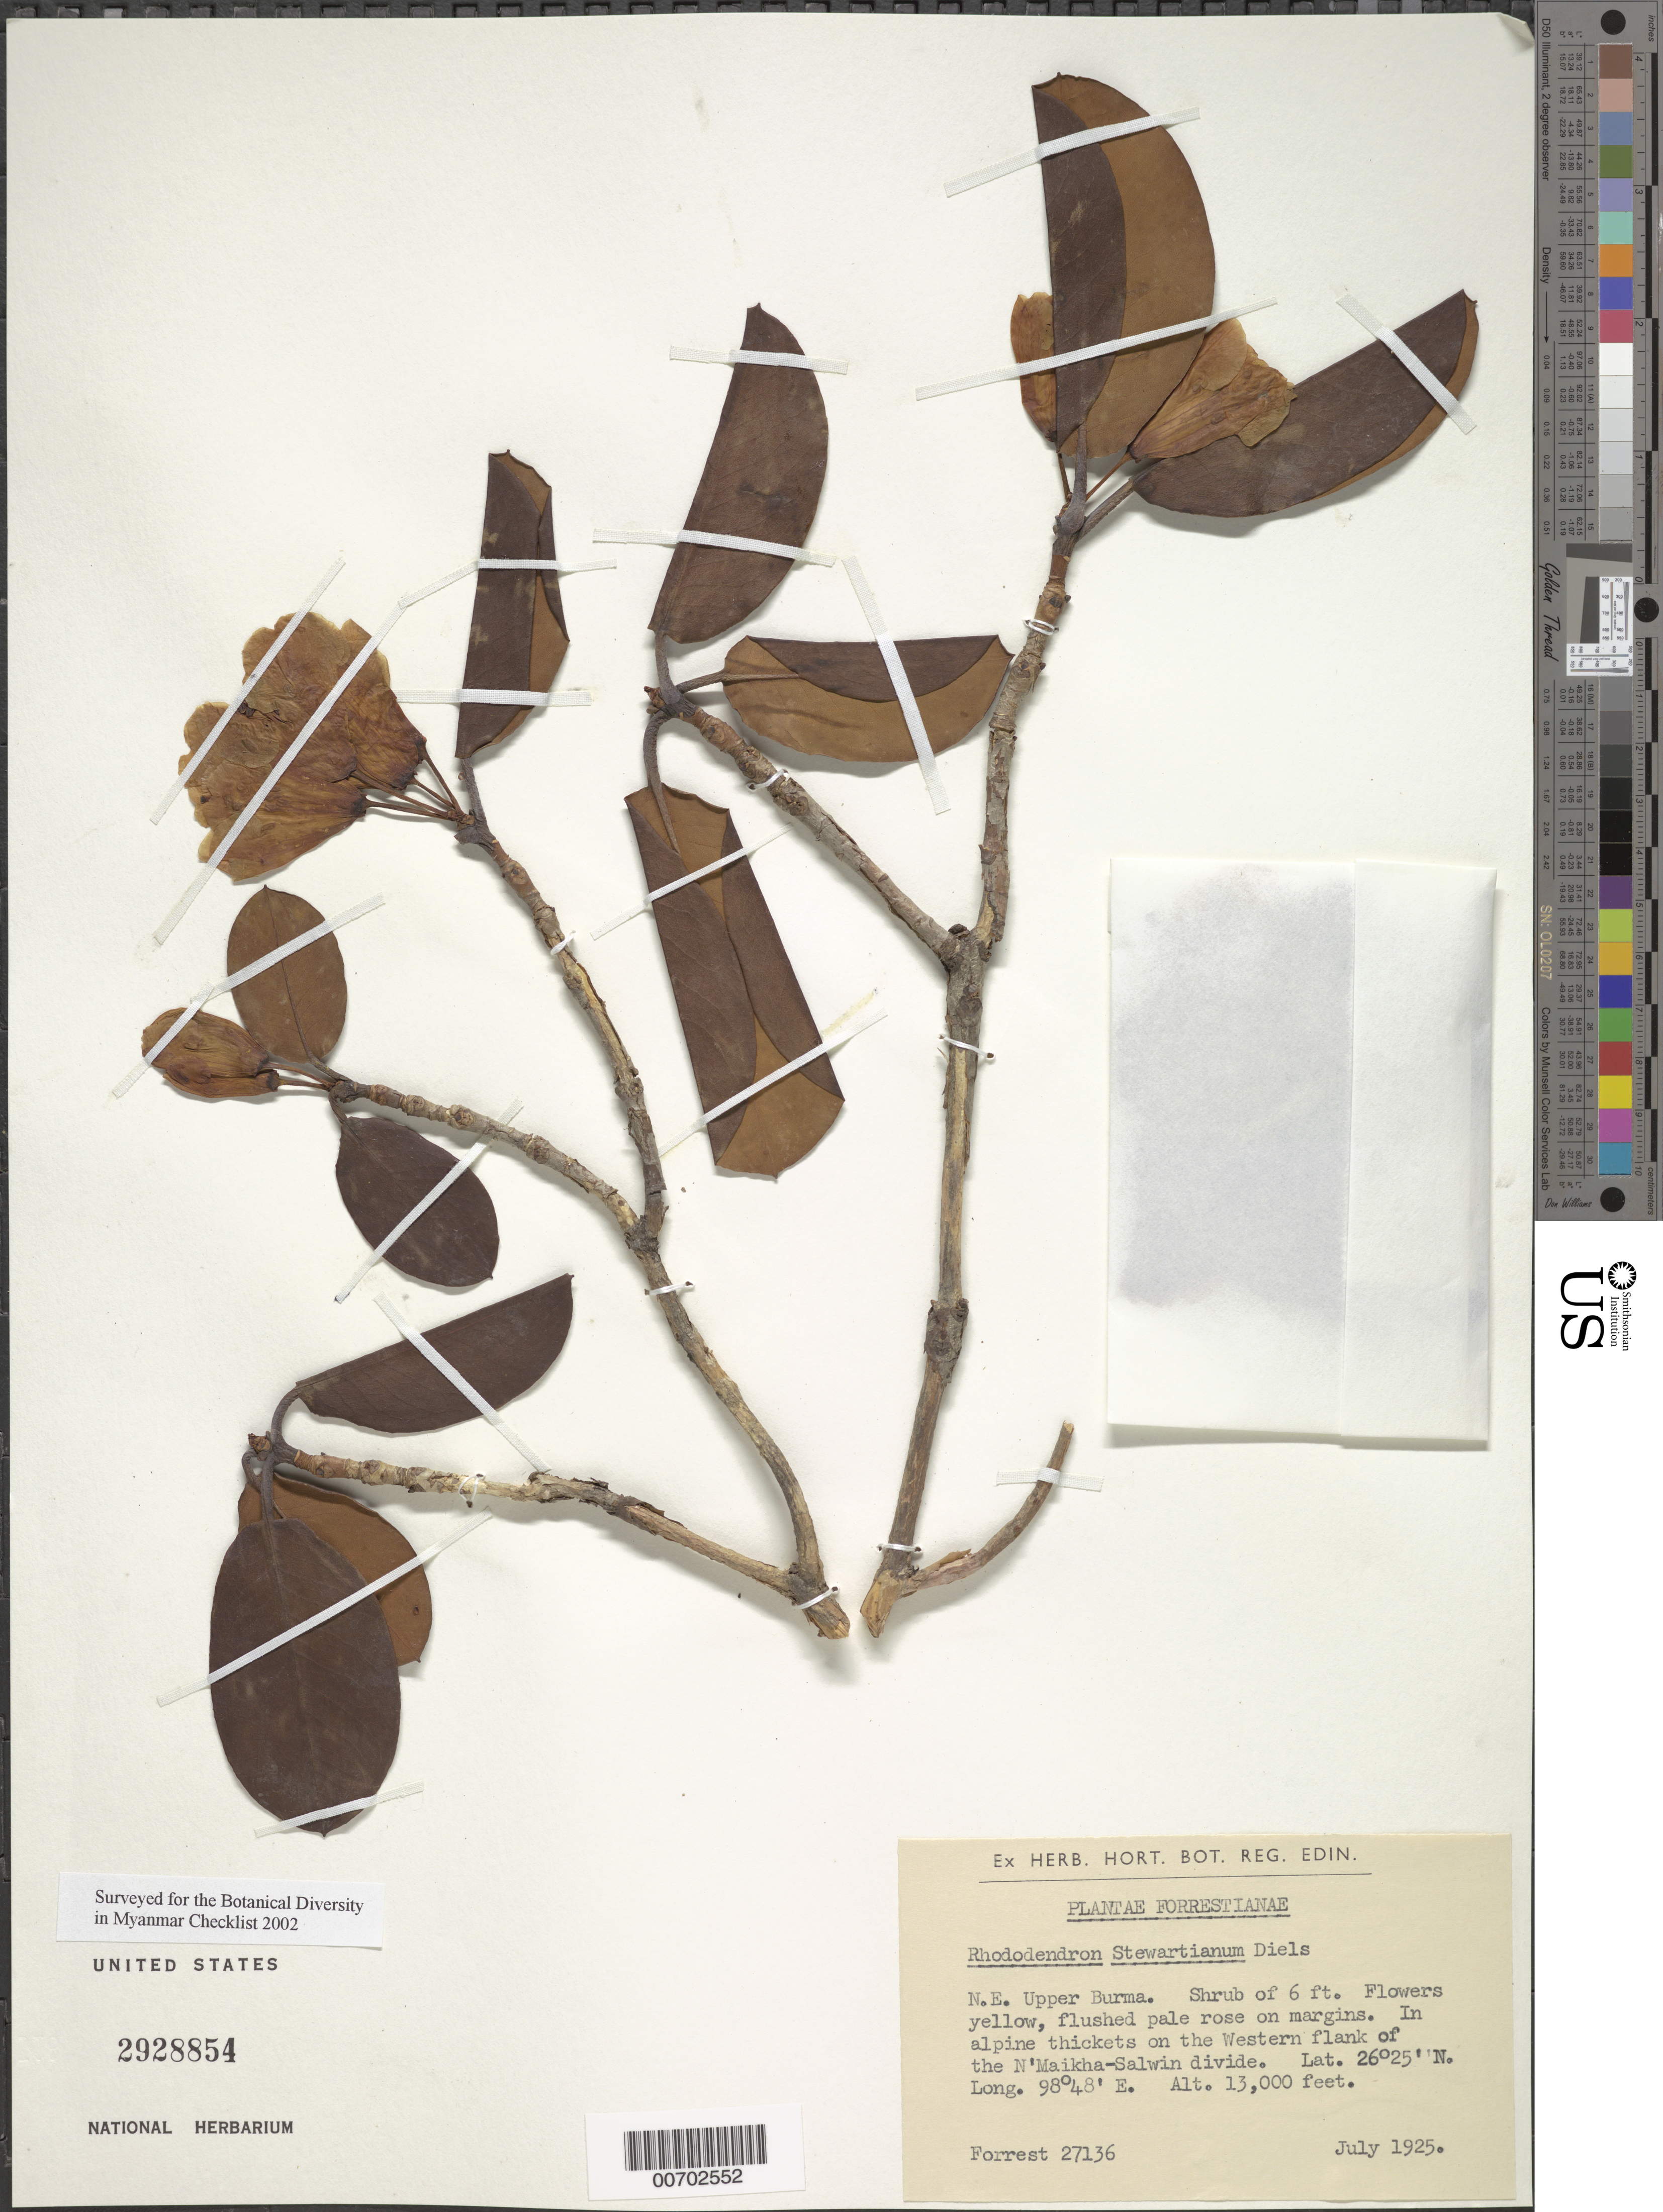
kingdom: Plantae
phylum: Tracheophyta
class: Magnoliopsida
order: Ericales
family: Ericaceae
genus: Rhododendron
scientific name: Rhododendron stewartianum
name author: Diels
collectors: G. Forrest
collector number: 27136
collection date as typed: Jul 1925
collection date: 1925-07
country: Myanmar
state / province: Kachin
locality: N'Maikha-Salwin Divide, W flank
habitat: In alpine thickets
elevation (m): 3962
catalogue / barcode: US 2928854